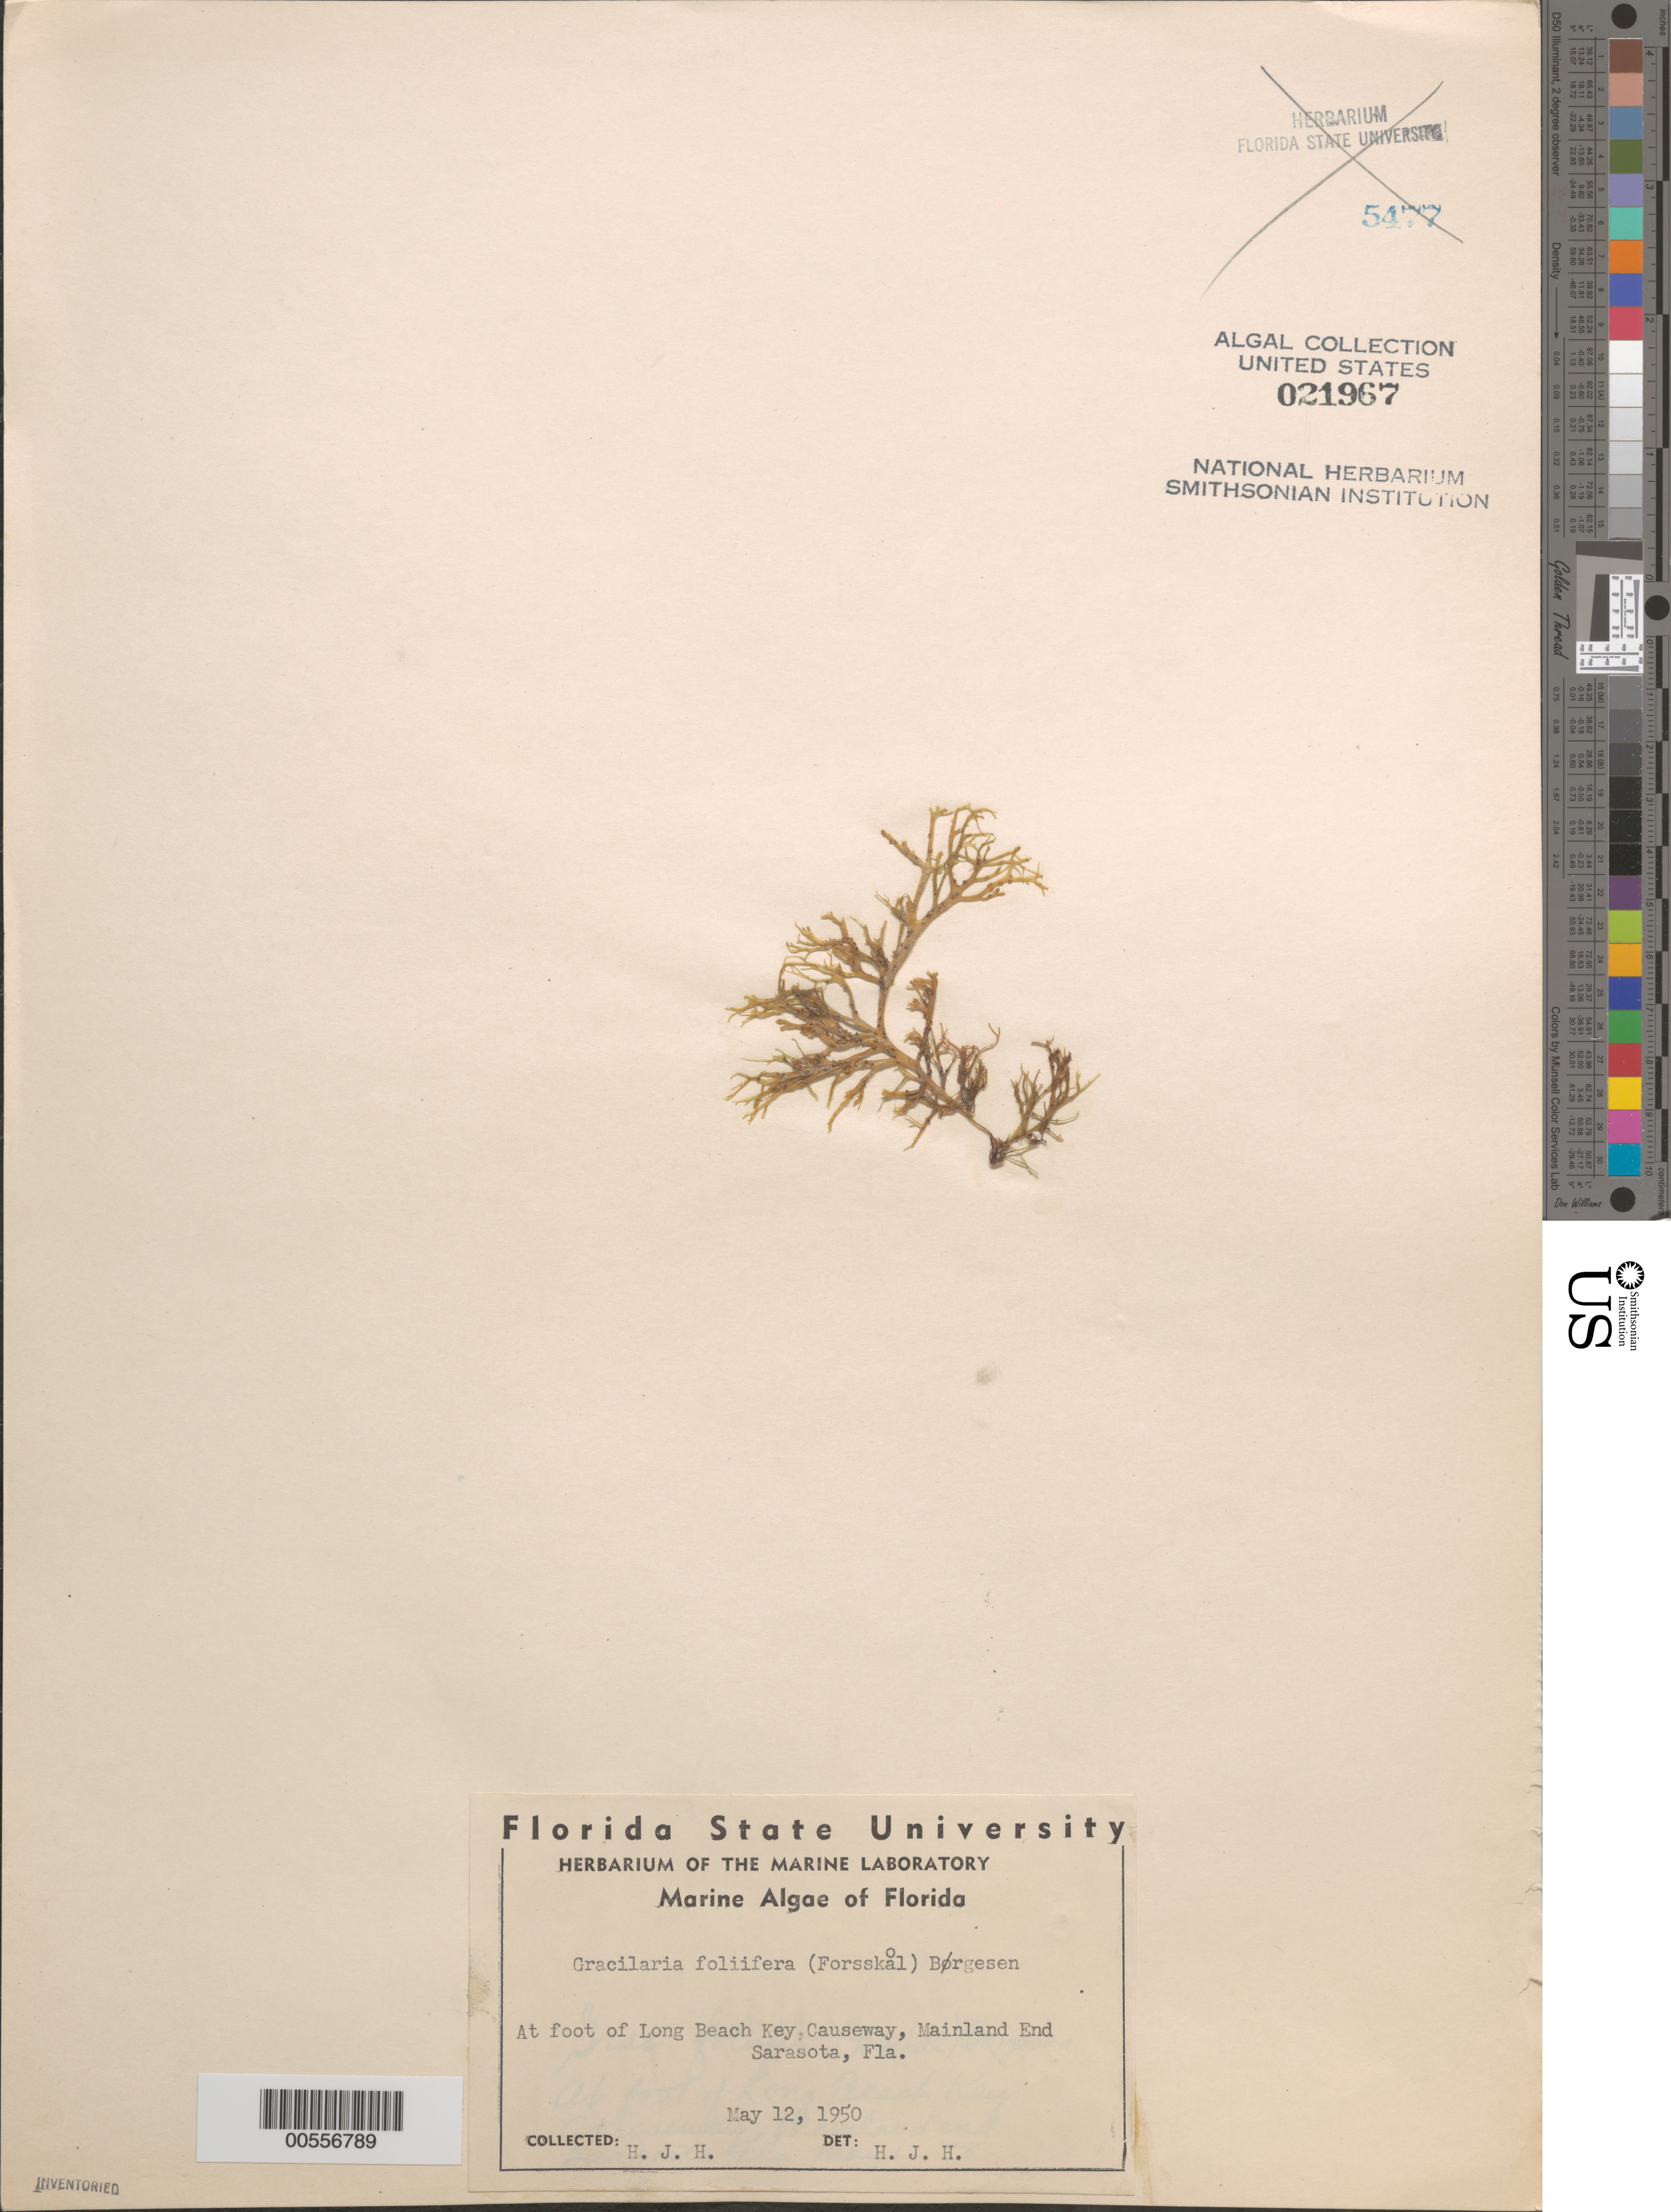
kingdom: Plantae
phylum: Rhodophyta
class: Florideophyceae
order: Gracilariales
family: Gracilariaceae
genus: Gracilaria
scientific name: Gracilaria foliifera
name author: (Forssk.) Børgesen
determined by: Humm, Harold J.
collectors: H. J. Humm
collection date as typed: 12 May 1950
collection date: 1950-05-12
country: United States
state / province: Florida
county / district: Sarasota County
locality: Long Beach Key Causeway, Sarasota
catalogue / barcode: US 21967